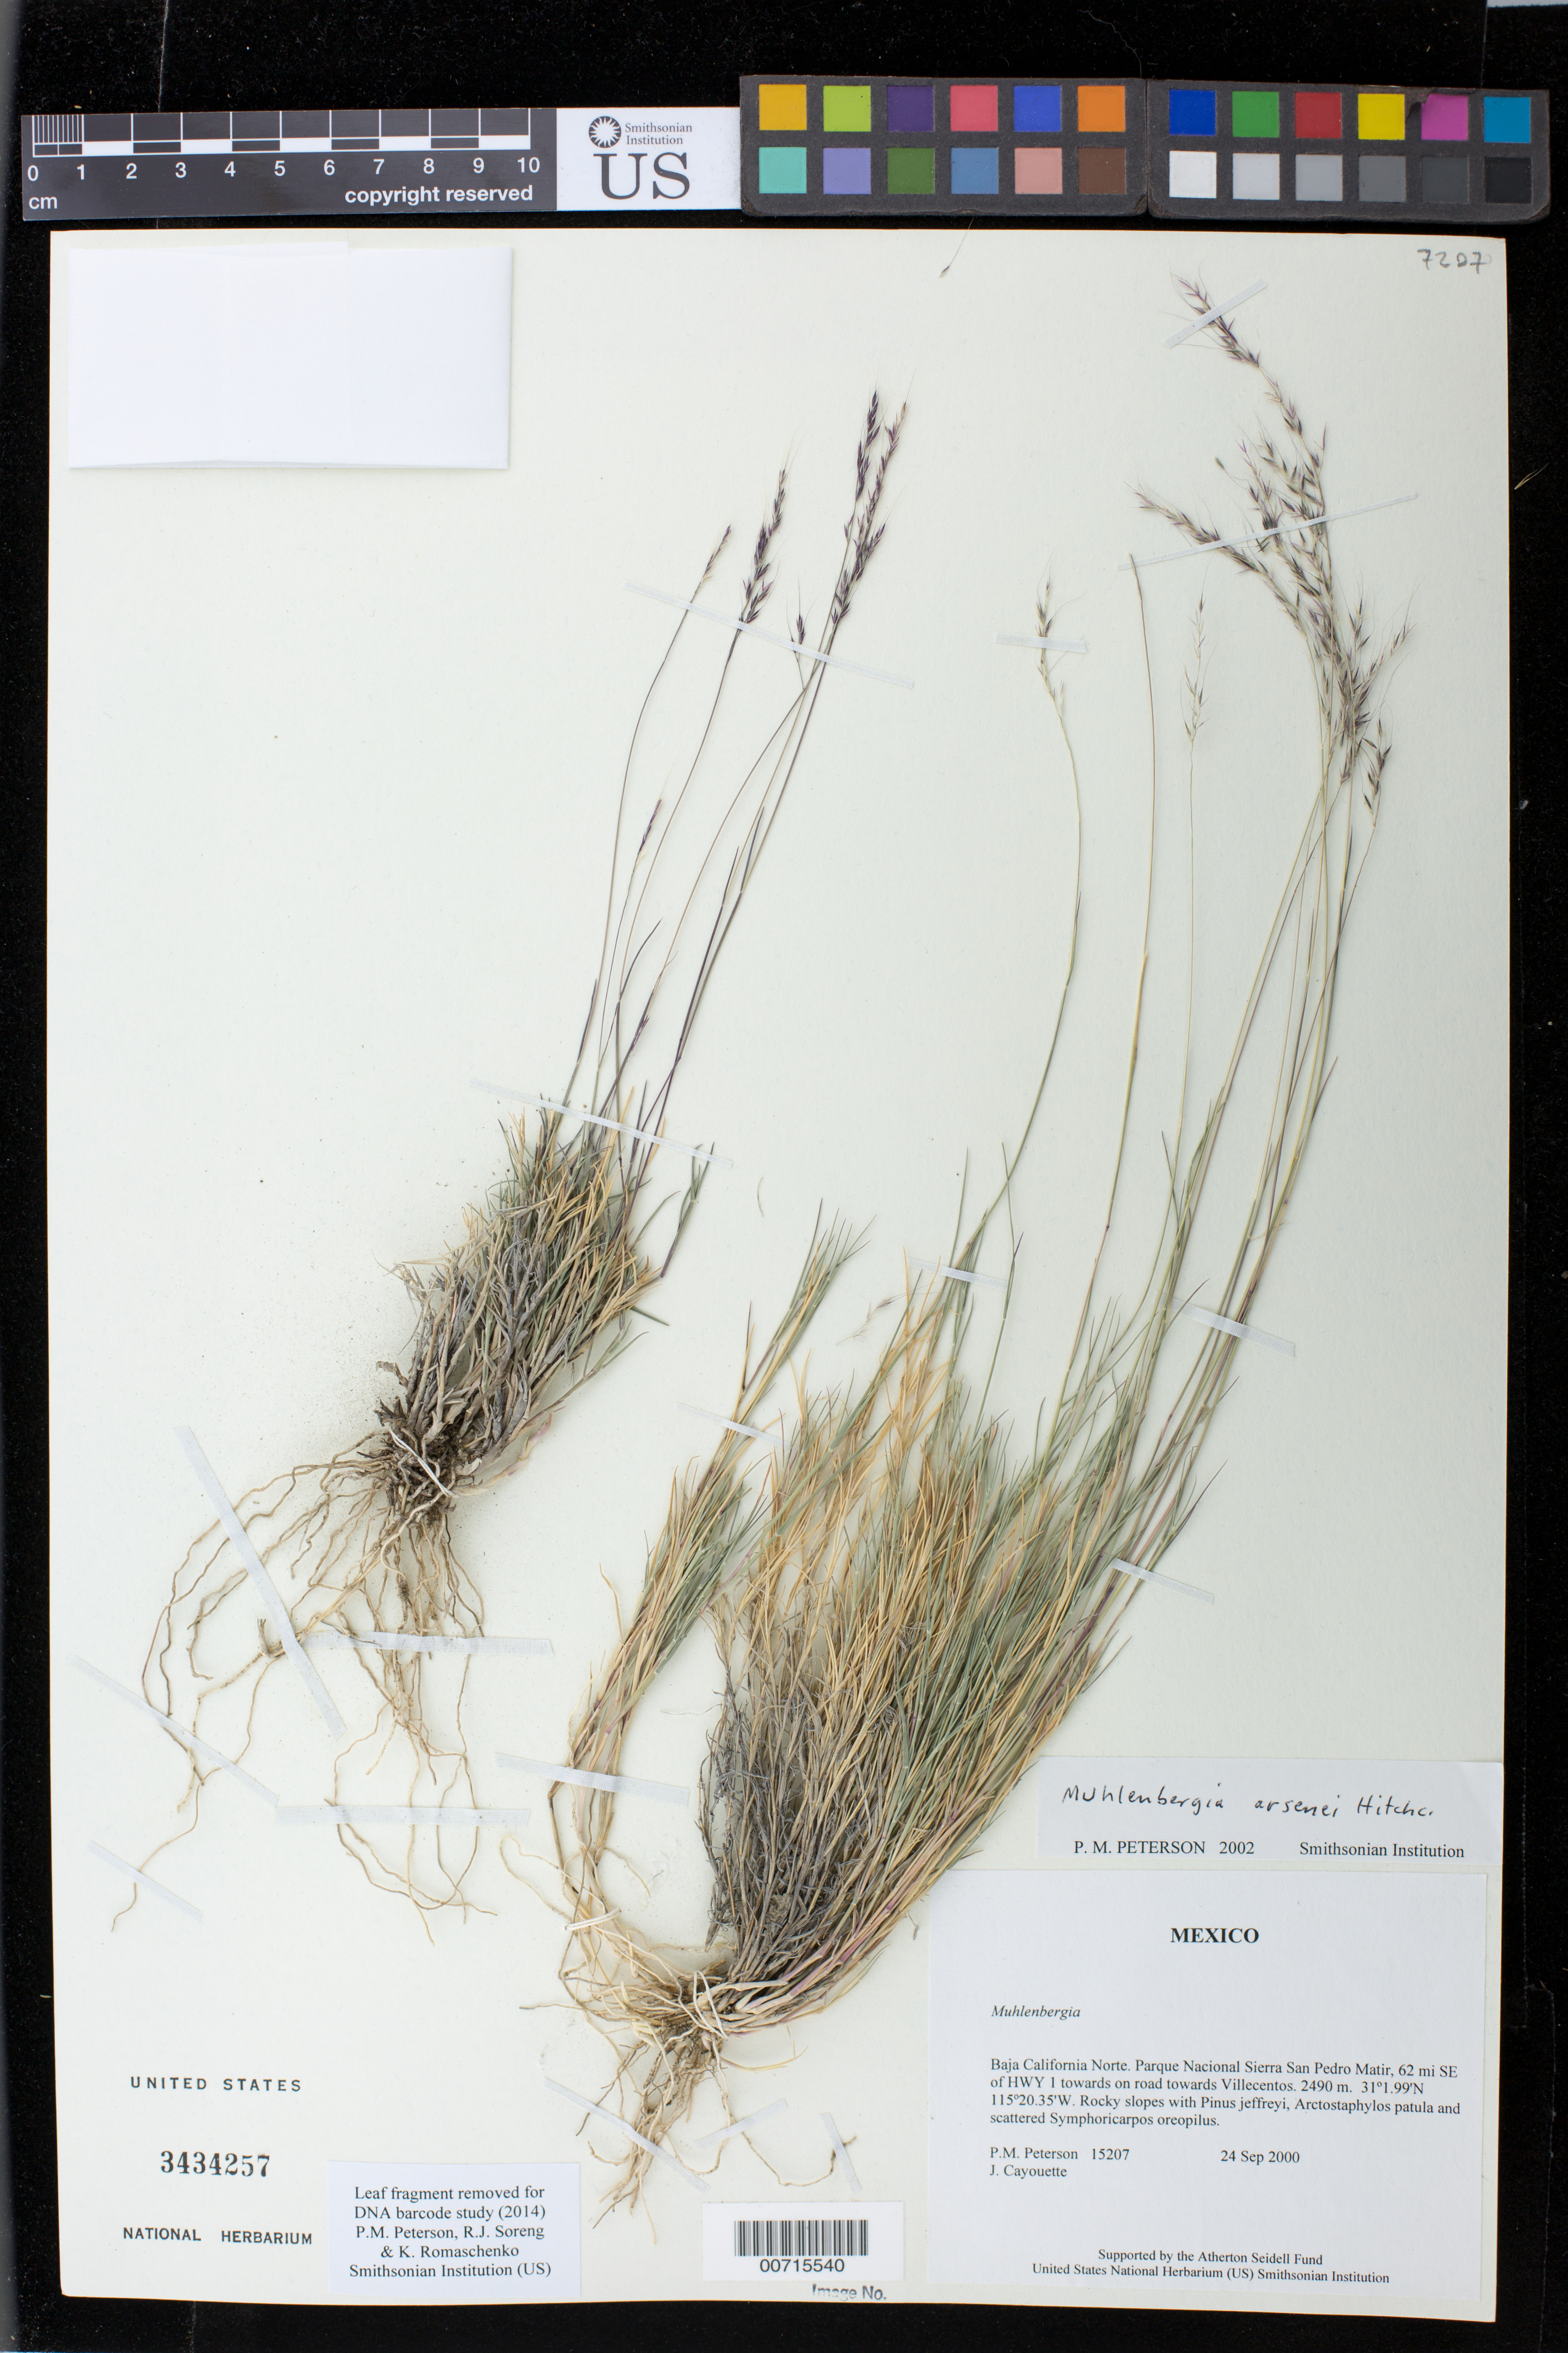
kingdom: Plantae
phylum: Tracheophyta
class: Liliopsida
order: Poales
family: Poaceae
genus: Muhlenbergia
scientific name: Muhlenbergia arsenei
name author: Hitchc.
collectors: P. M. Peterson & J. Cayouette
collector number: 15207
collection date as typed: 24 Sep 2000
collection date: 2000-09-24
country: Mexico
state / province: Baja California Norte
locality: Parque Nacional Sierra San Pedro Matir, 62 mi SE of HWY 1 towards on road towards Villecentos.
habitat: Rocky slopes with Pinus jeffreyi, Arctostaphylos patula and scattered Symphoricarpos oreopilus.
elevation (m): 2490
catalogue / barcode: US 3434257